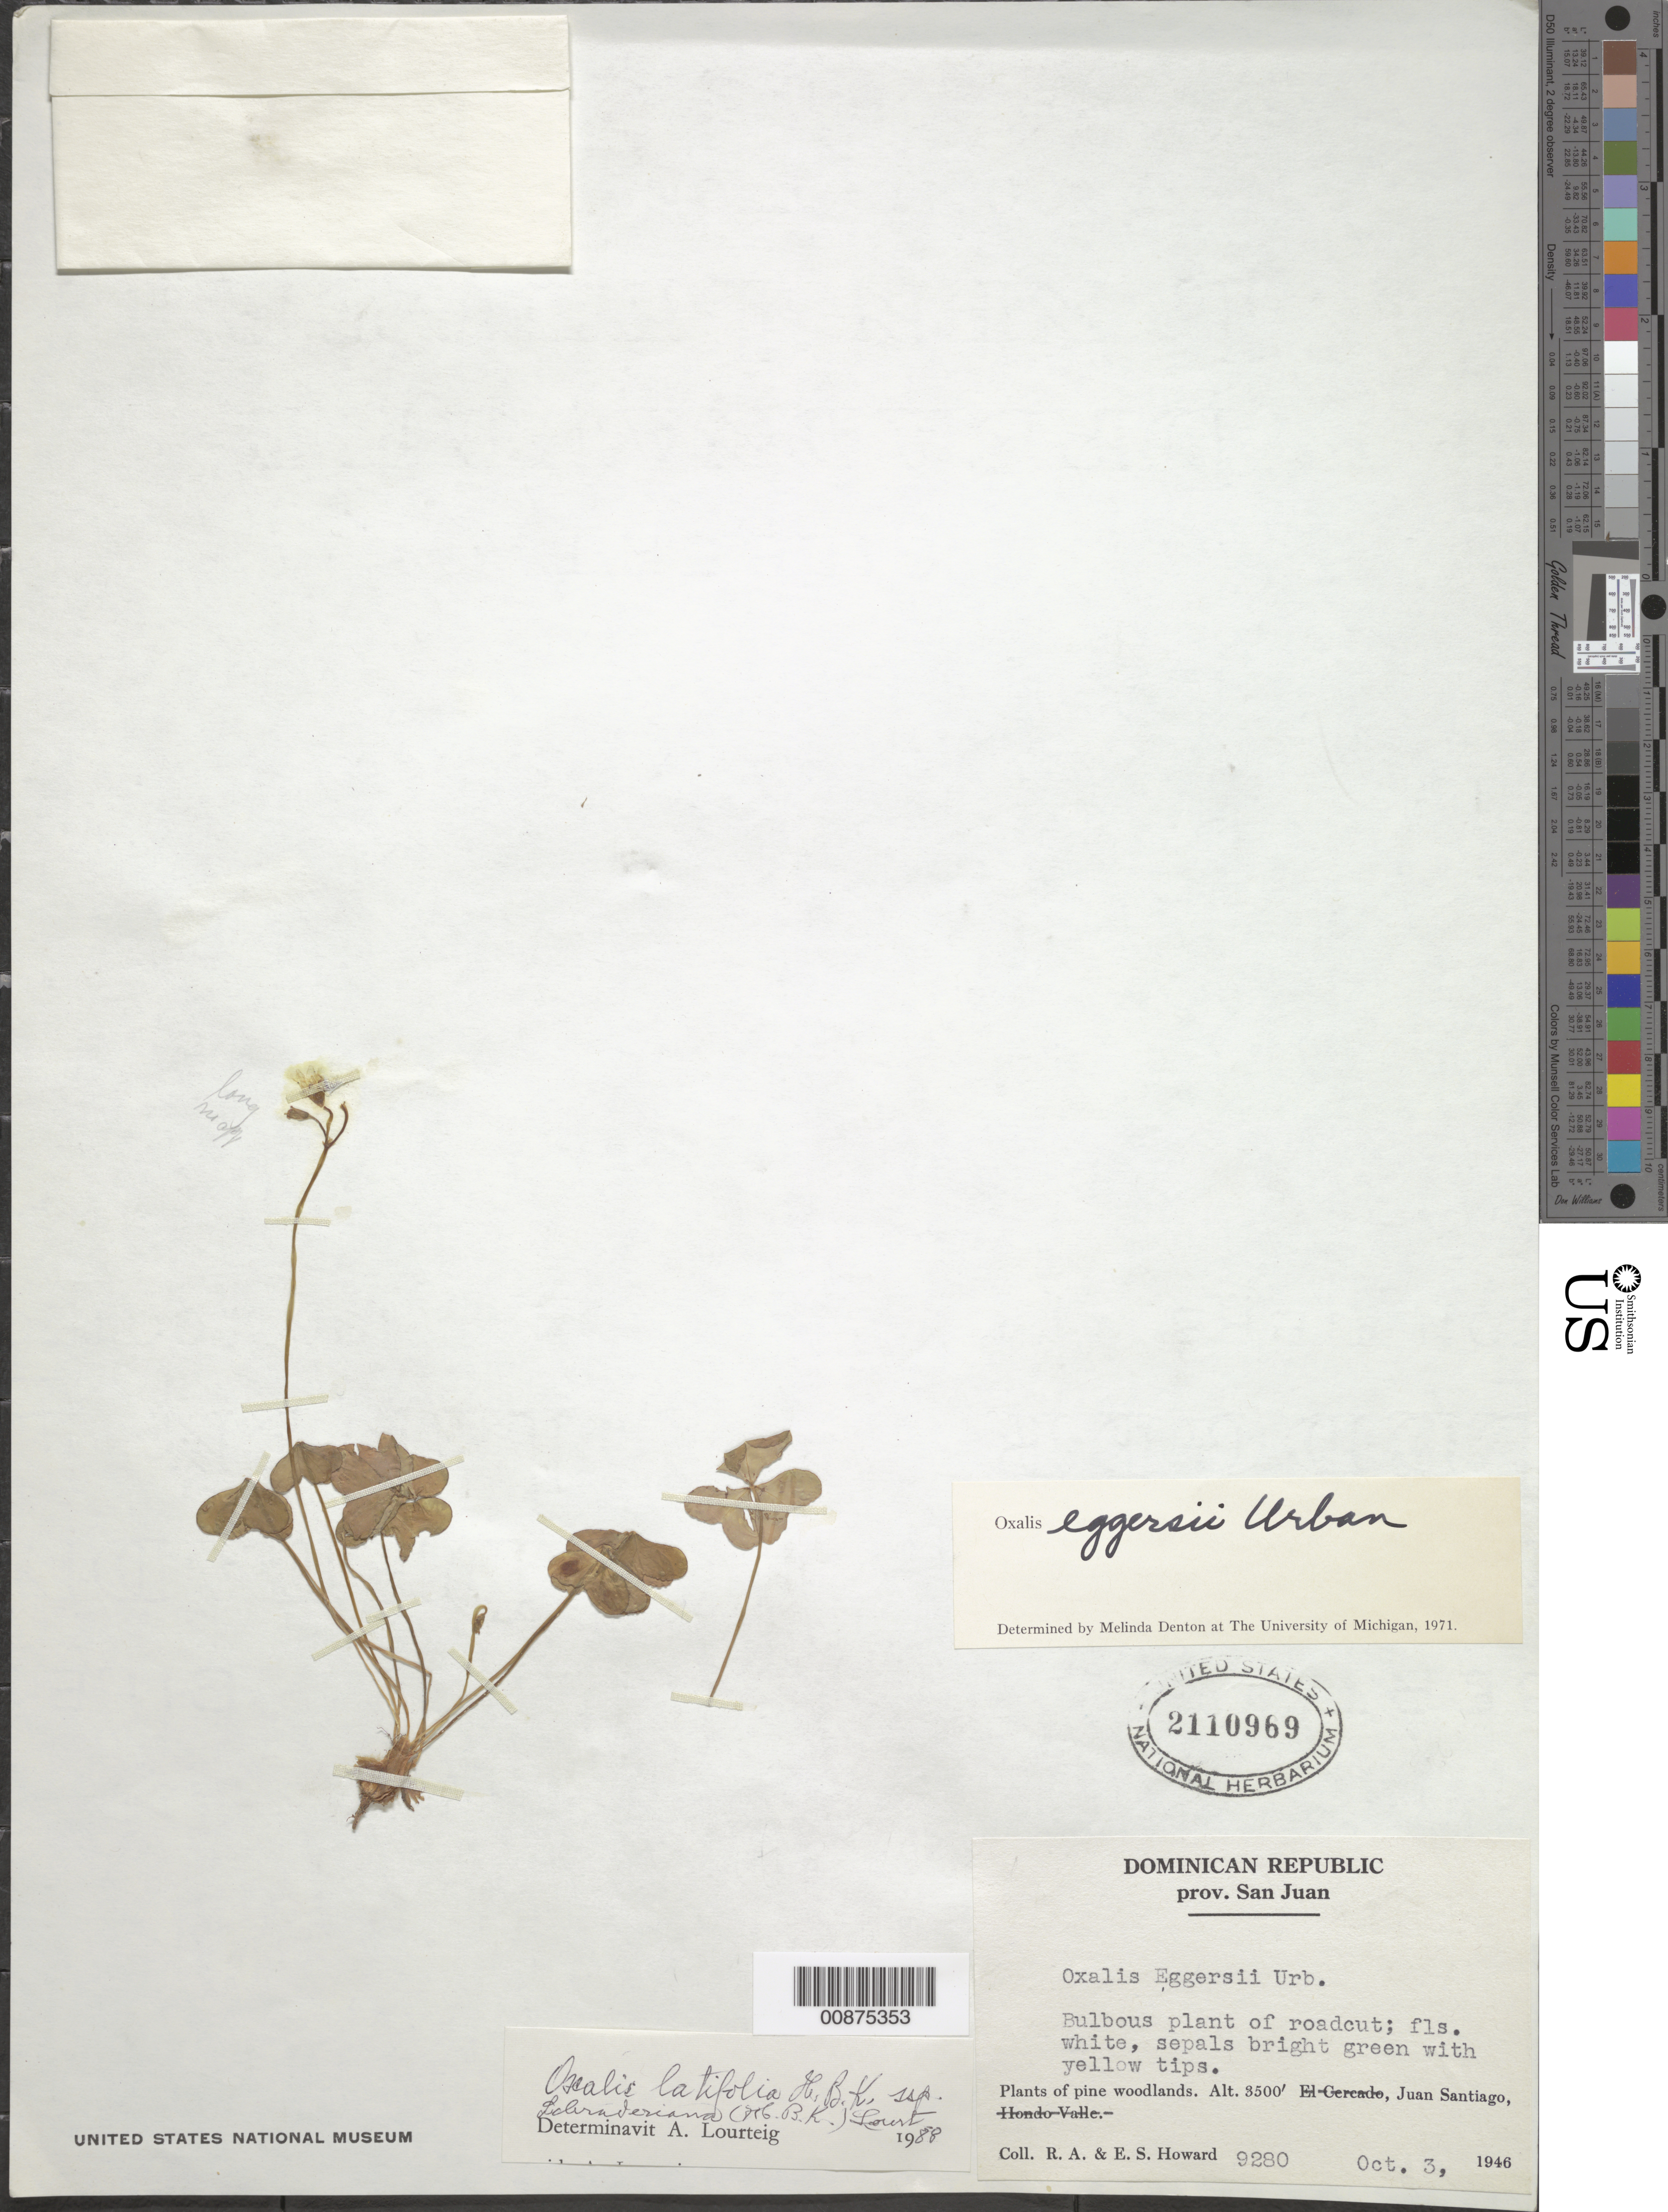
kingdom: Plantae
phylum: Tracheophyta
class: Magnoliopsida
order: Oxalidales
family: Oxalidaceae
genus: Oxalis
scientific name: Oxalis latifolia subsp. schraderiana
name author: (Kunth) Lourteig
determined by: Lourteig, A.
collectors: R. A. Howard & E. S. Howard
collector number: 9280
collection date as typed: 03 Oct 1946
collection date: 1946-10-03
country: Dominican Republic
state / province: San Juan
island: Hispaniola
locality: Juan Santiago.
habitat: Bulbous plant of roadcut. Plants of pine woodlands.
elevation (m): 1067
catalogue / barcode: US 2110969